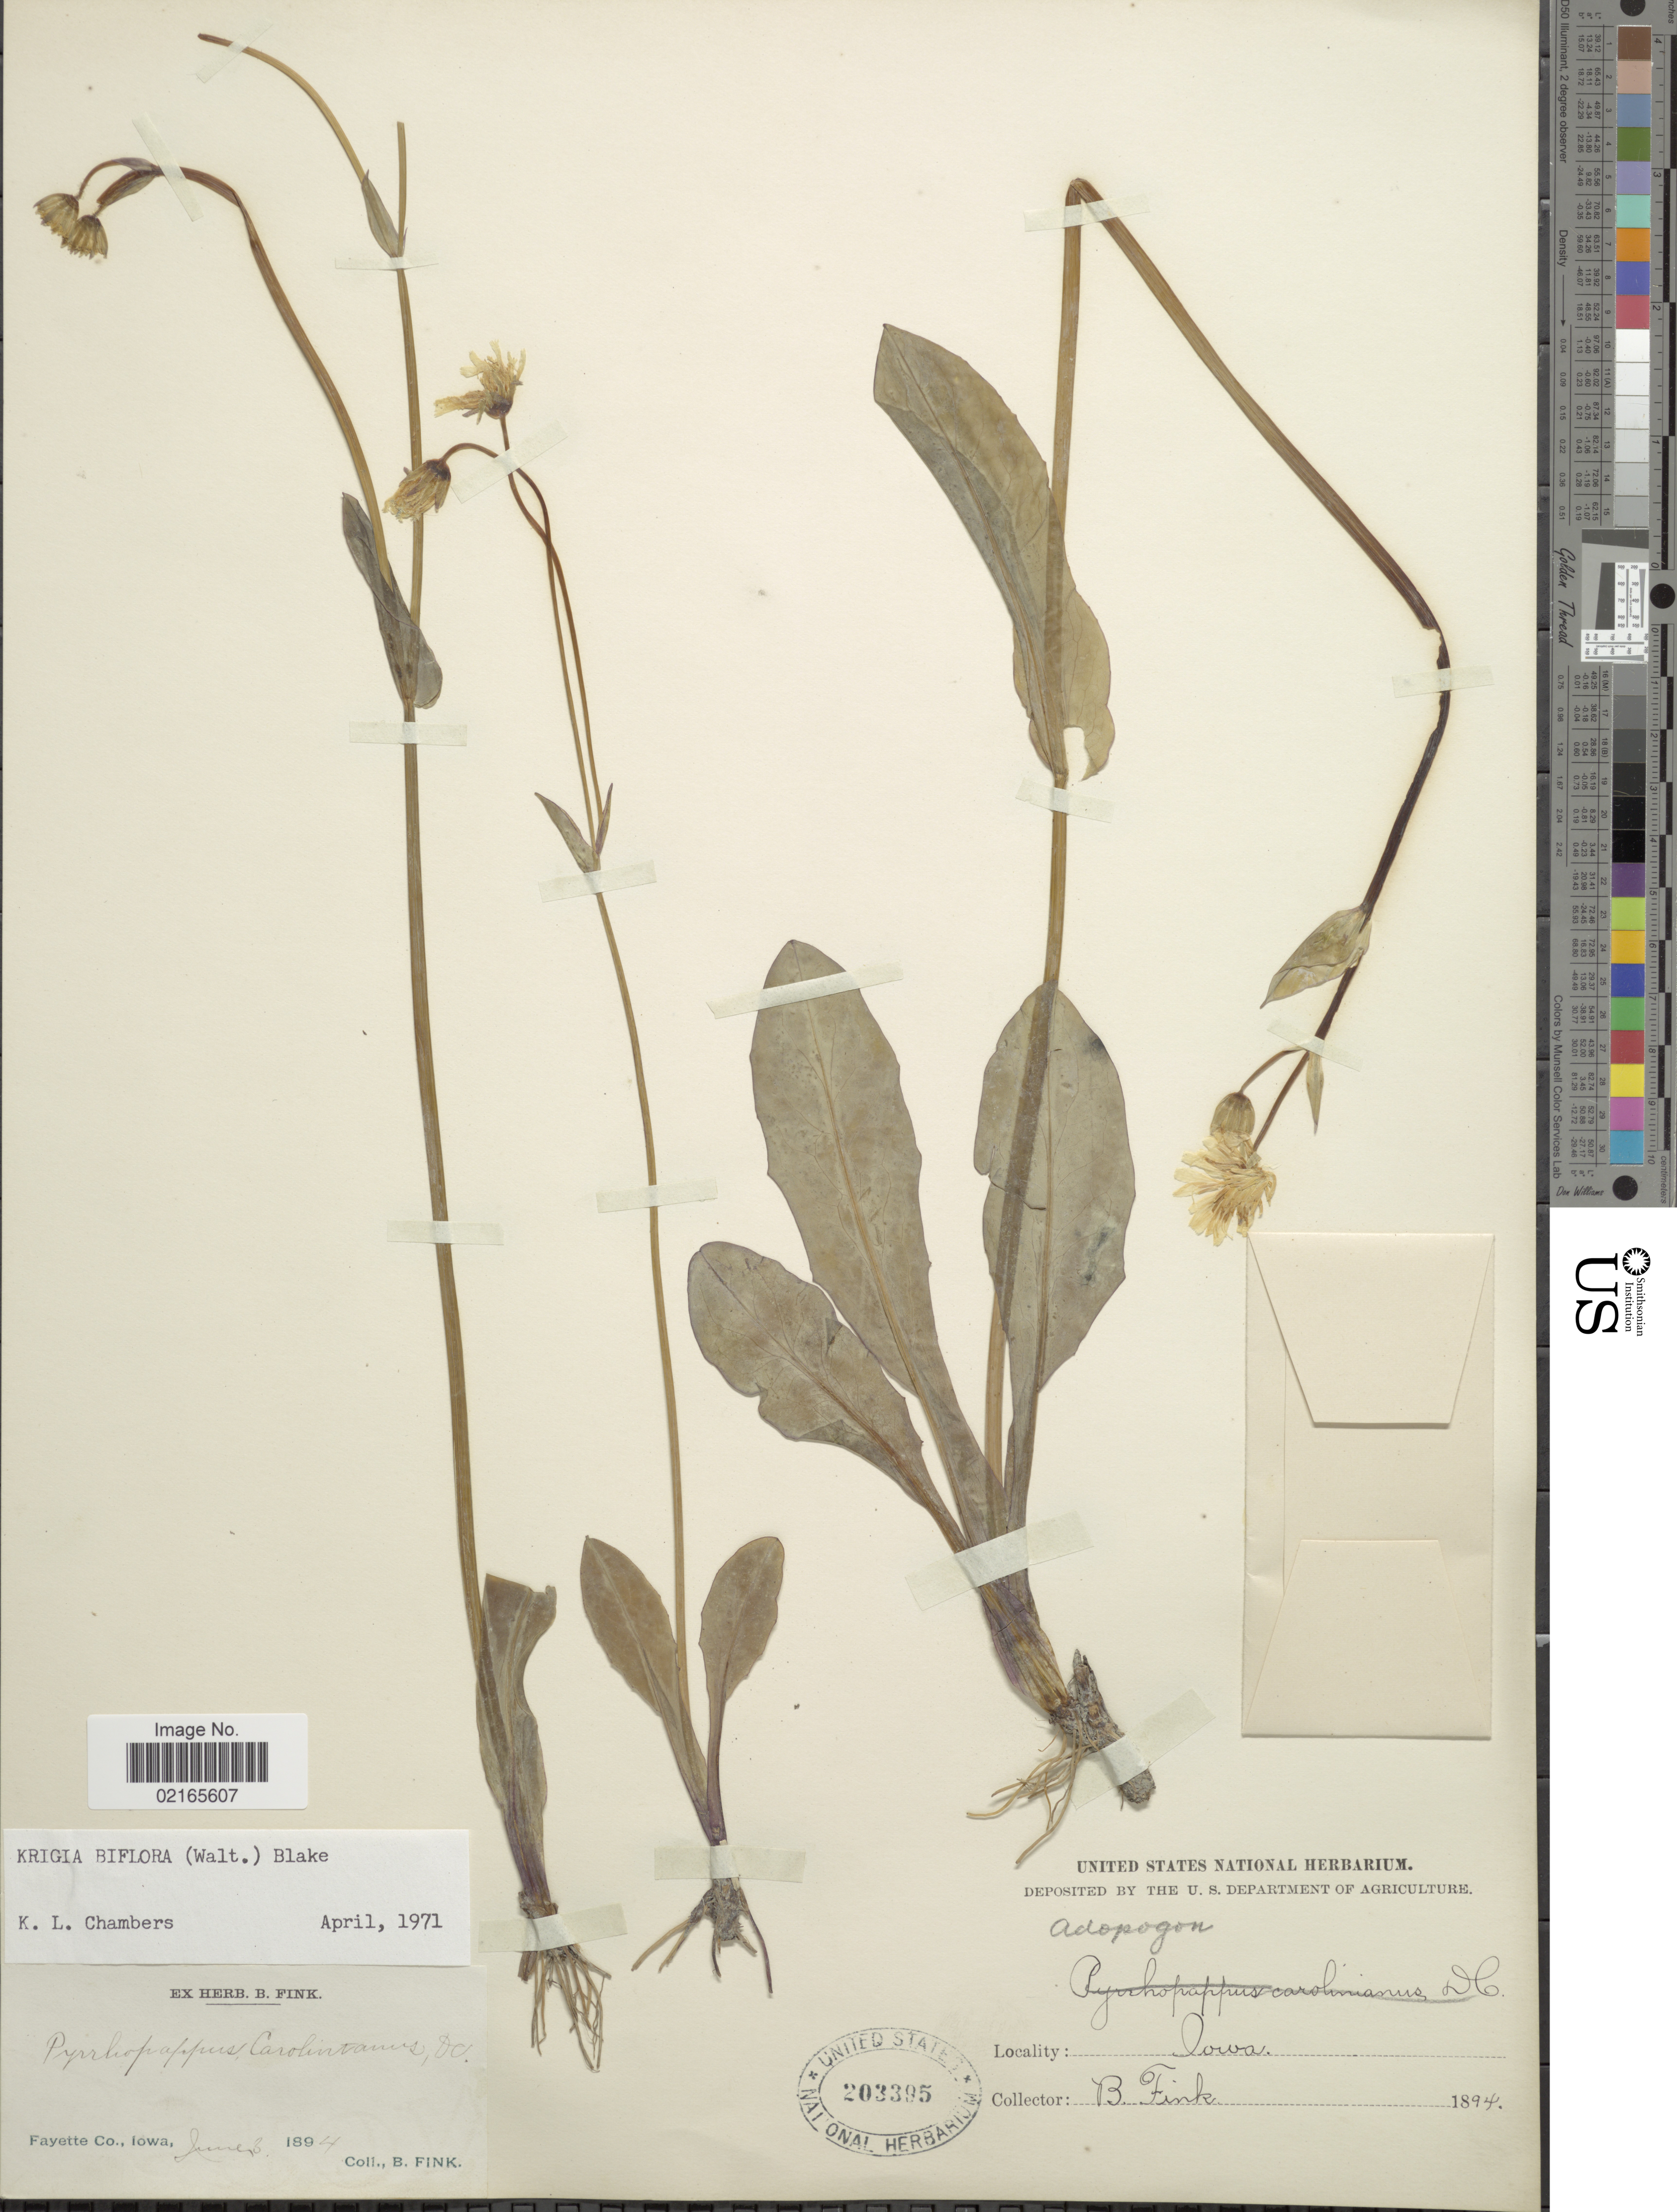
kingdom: Plantae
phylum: Tracheophyta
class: Magnoliopsida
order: Asterales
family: Asteraceae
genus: Krigia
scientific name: Krigia biflora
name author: (Walter) S.F. Blake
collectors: B. Fink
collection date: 1894-06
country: United States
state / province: Iowa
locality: Fayette Co.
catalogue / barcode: US 203395